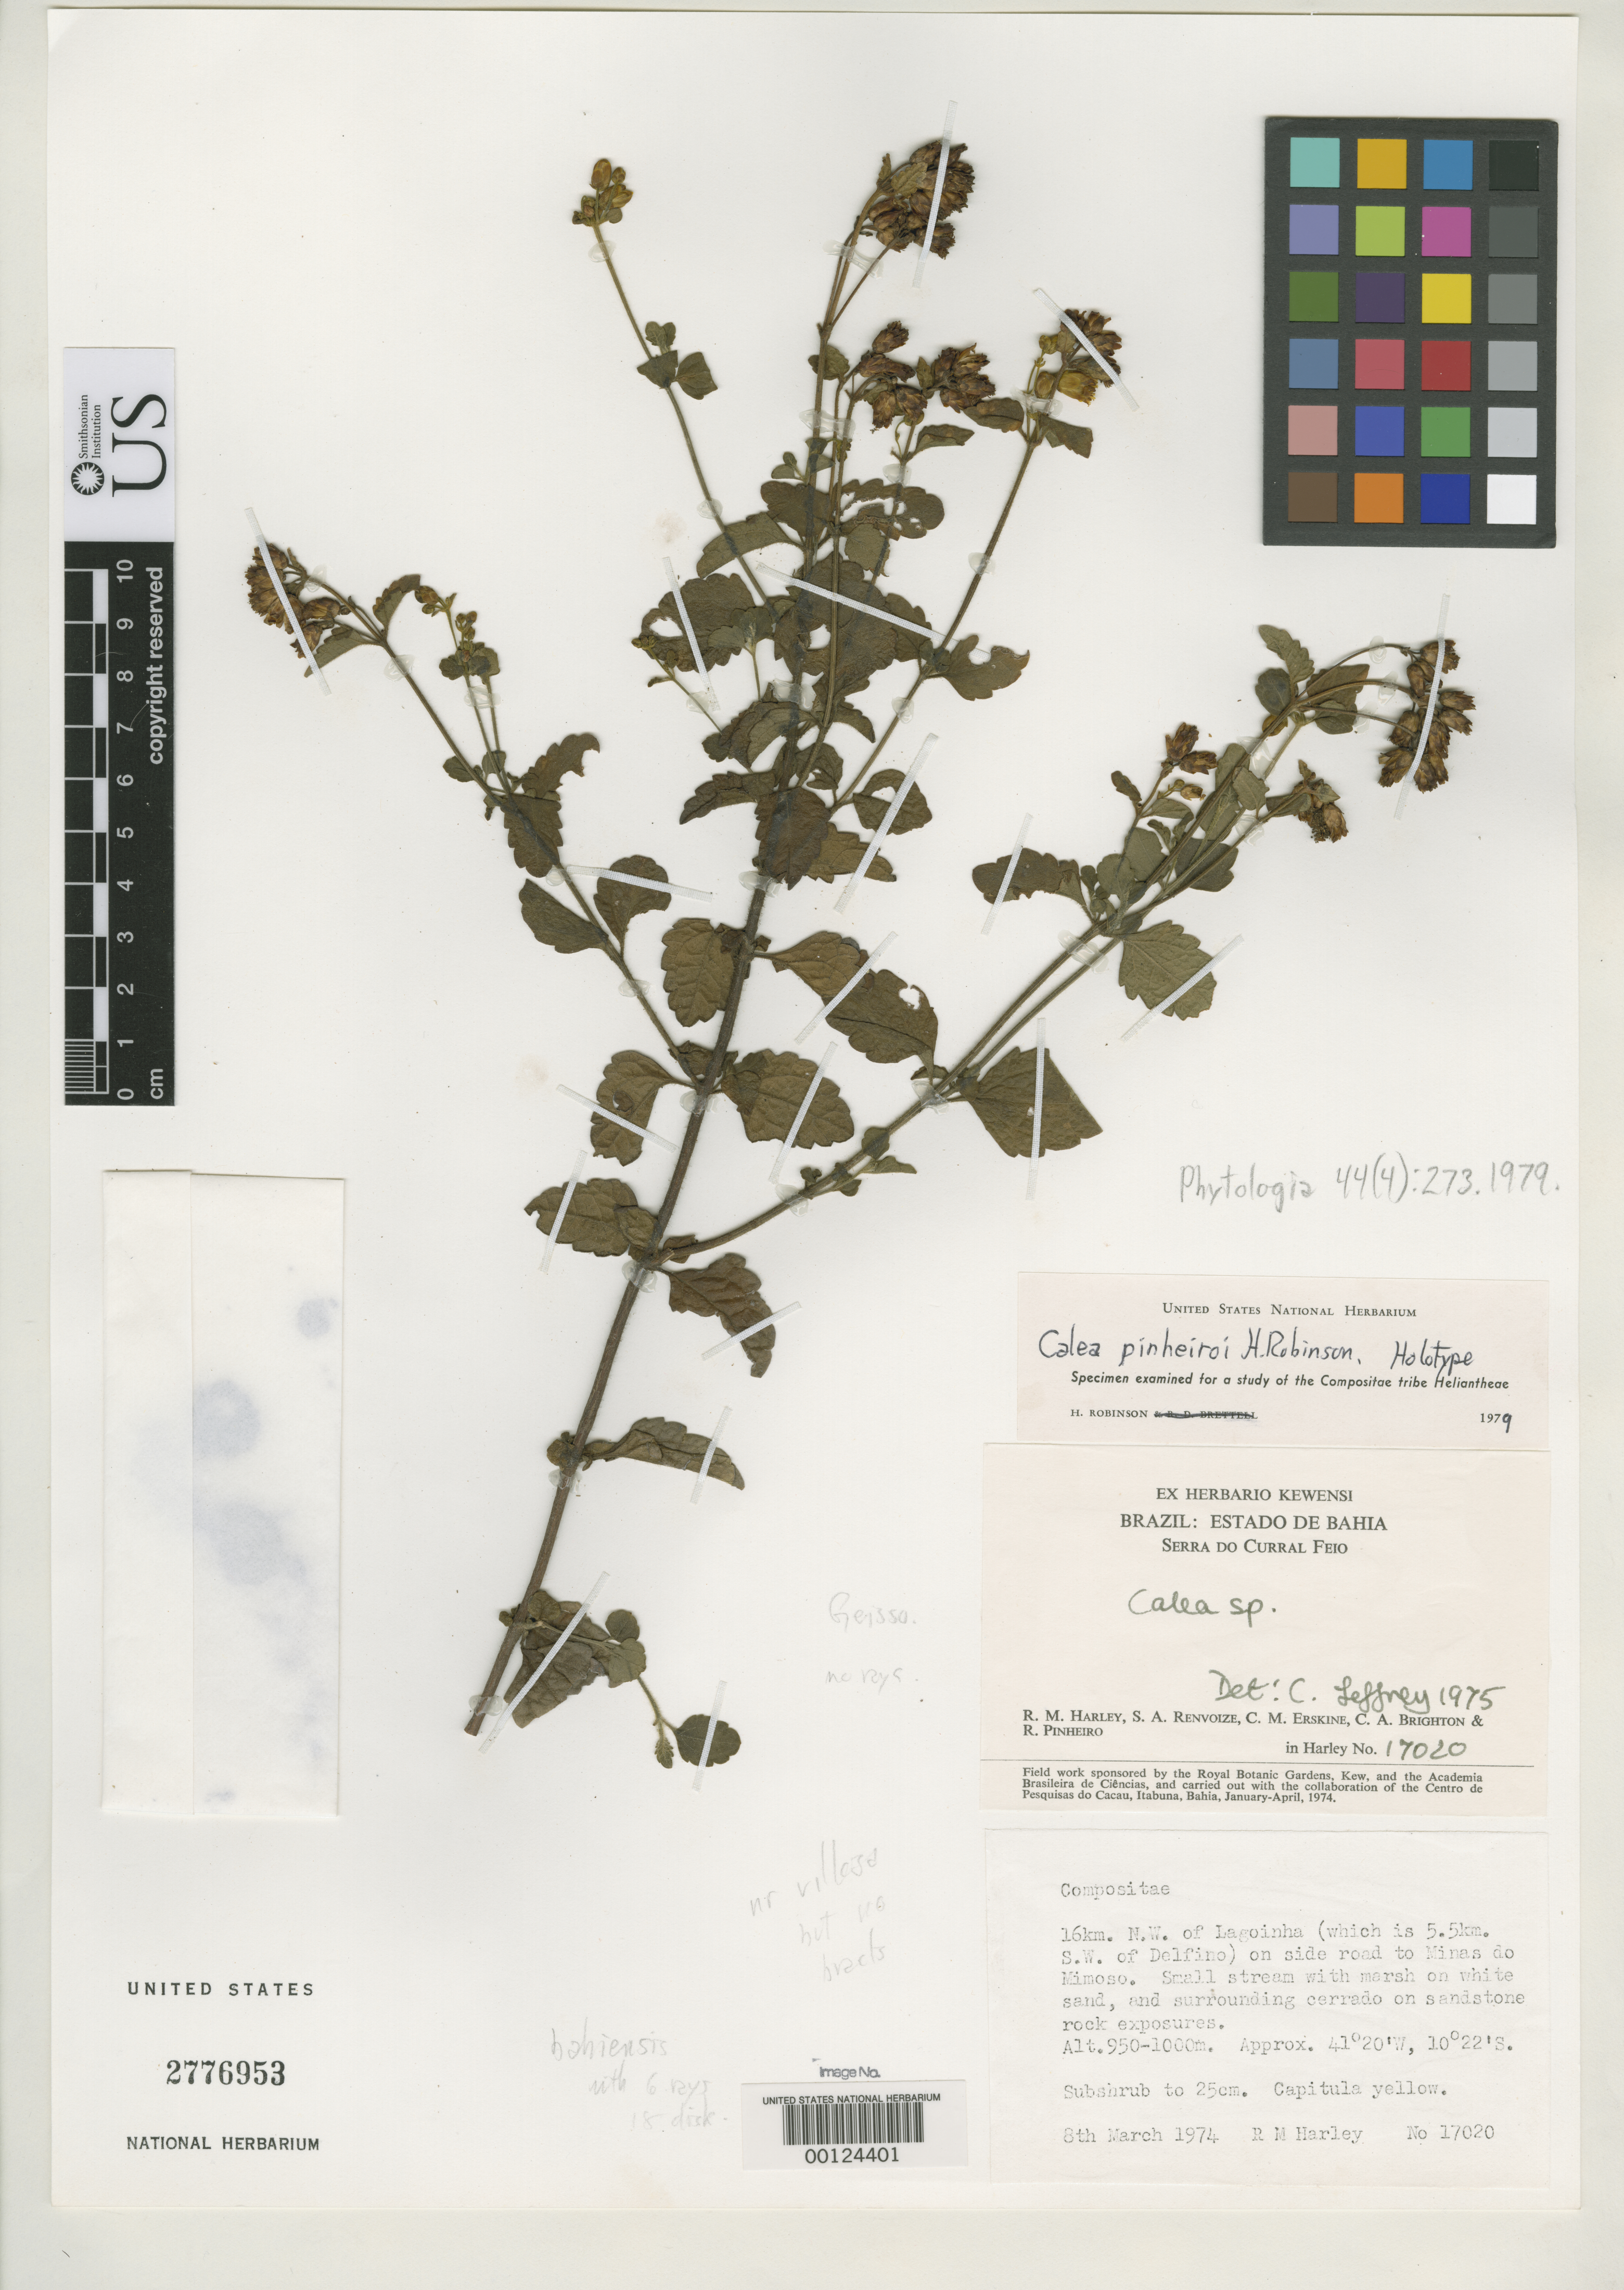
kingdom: Plantae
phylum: Tracheophyta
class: Magnoliopsida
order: Asterales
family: Asteraceae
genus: Calea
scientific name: Calea pinheiroi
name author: H. Rob.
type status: Holotype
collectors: R. M. Harley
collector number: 17020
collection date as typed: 08 Mar 1974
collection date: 1974-03-08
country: Brazil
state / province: Bahia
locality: NW of Lagoinha on road to Minas do Mimoso.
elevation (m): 950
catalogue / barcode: US 2776953